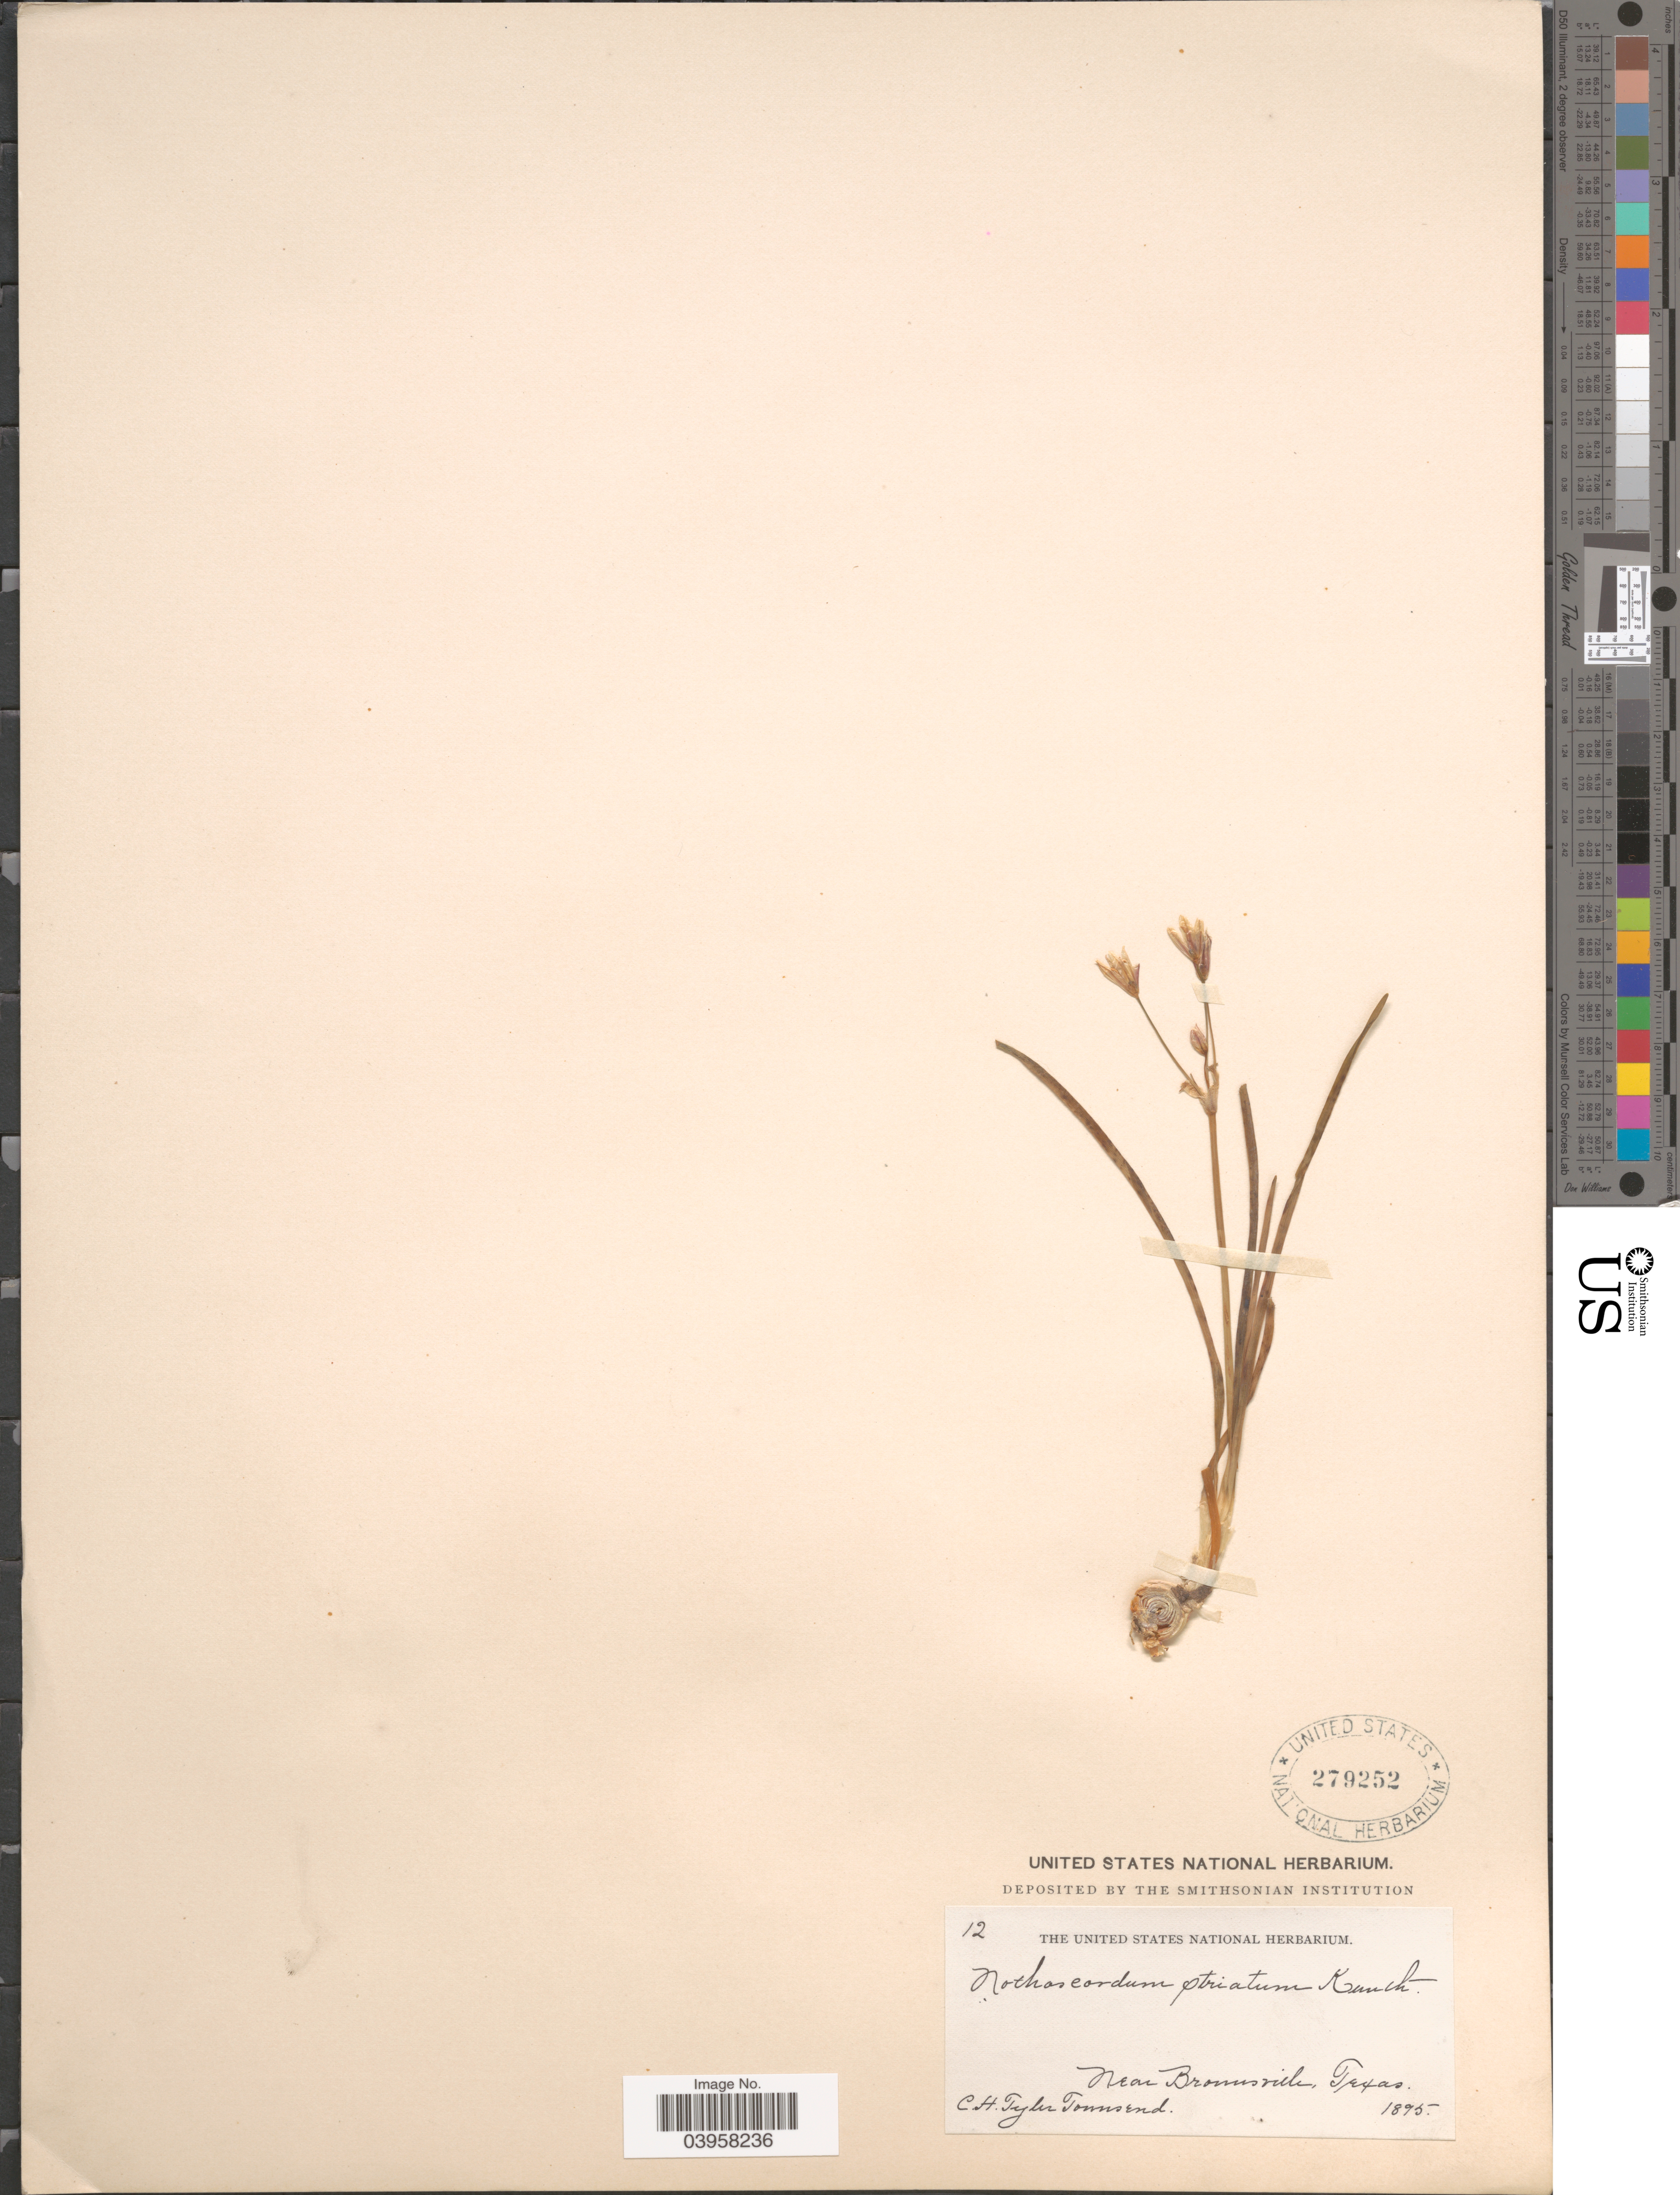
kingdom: Plantae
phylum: Tracheophyta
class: Liliopsida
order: Asparagales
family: Amaryllidaceae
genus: Nothoscordum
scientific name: Nothoscordum bivalve var. bivalve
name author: (L.) Britton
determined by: Strong, Mark T., (BOT), Smithsonian Institution - National Museum of Natural History (UNITED STATES)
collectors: C. H. T. Townsend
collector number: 12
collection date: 1895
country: United States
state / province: Texas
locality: Near Brownsville.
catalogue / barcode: US 279252